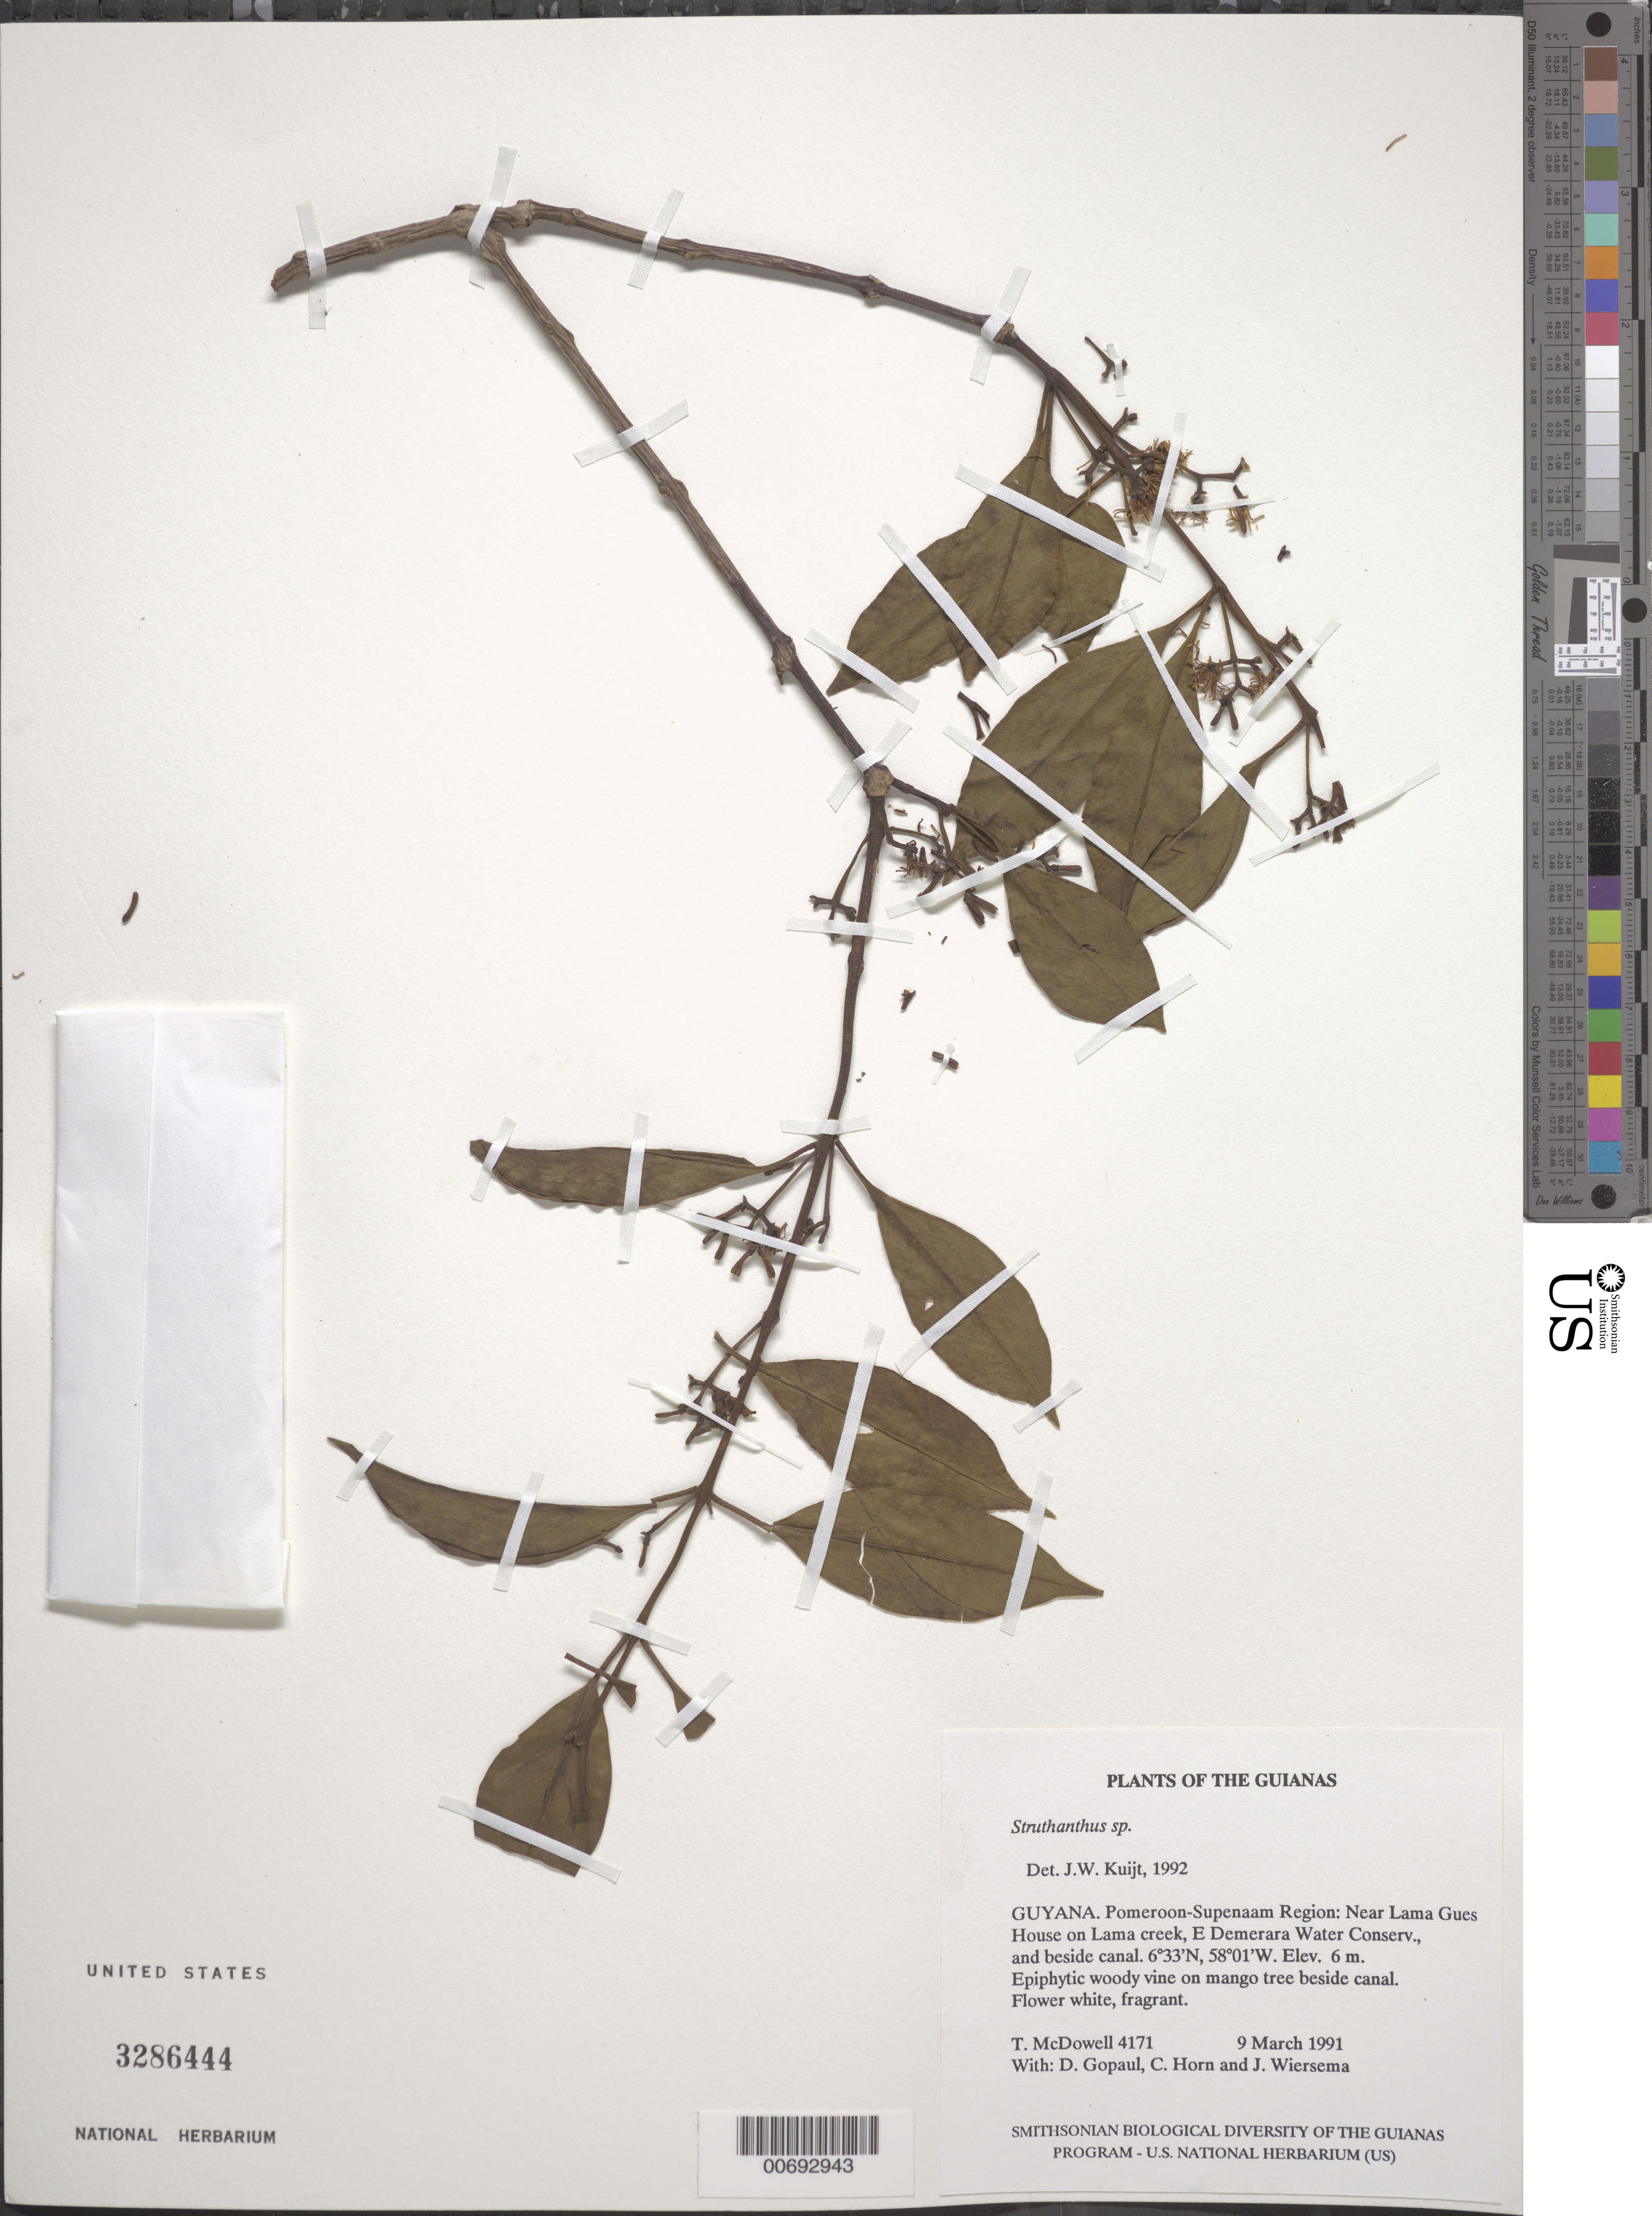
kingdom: Plantae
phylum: Tracheophyta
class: Magnoliopsida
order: Santalales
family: Loranthaceae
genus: Struthanthus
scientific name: Struthanthus sp.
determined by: Kuijt, Job, (CANADA)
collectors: T. McDowell, D. Gopaul, C. N. Horn & J. H. Wiersema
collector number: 4171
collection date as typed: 9 March 1991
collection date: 1991-03-09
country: Guyana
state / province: Demerara-Mahaica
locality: Near Lama Guest House on Lama creek, E Demerara Water Conserv., and beside canal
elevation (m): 6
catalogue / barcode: US 3286444